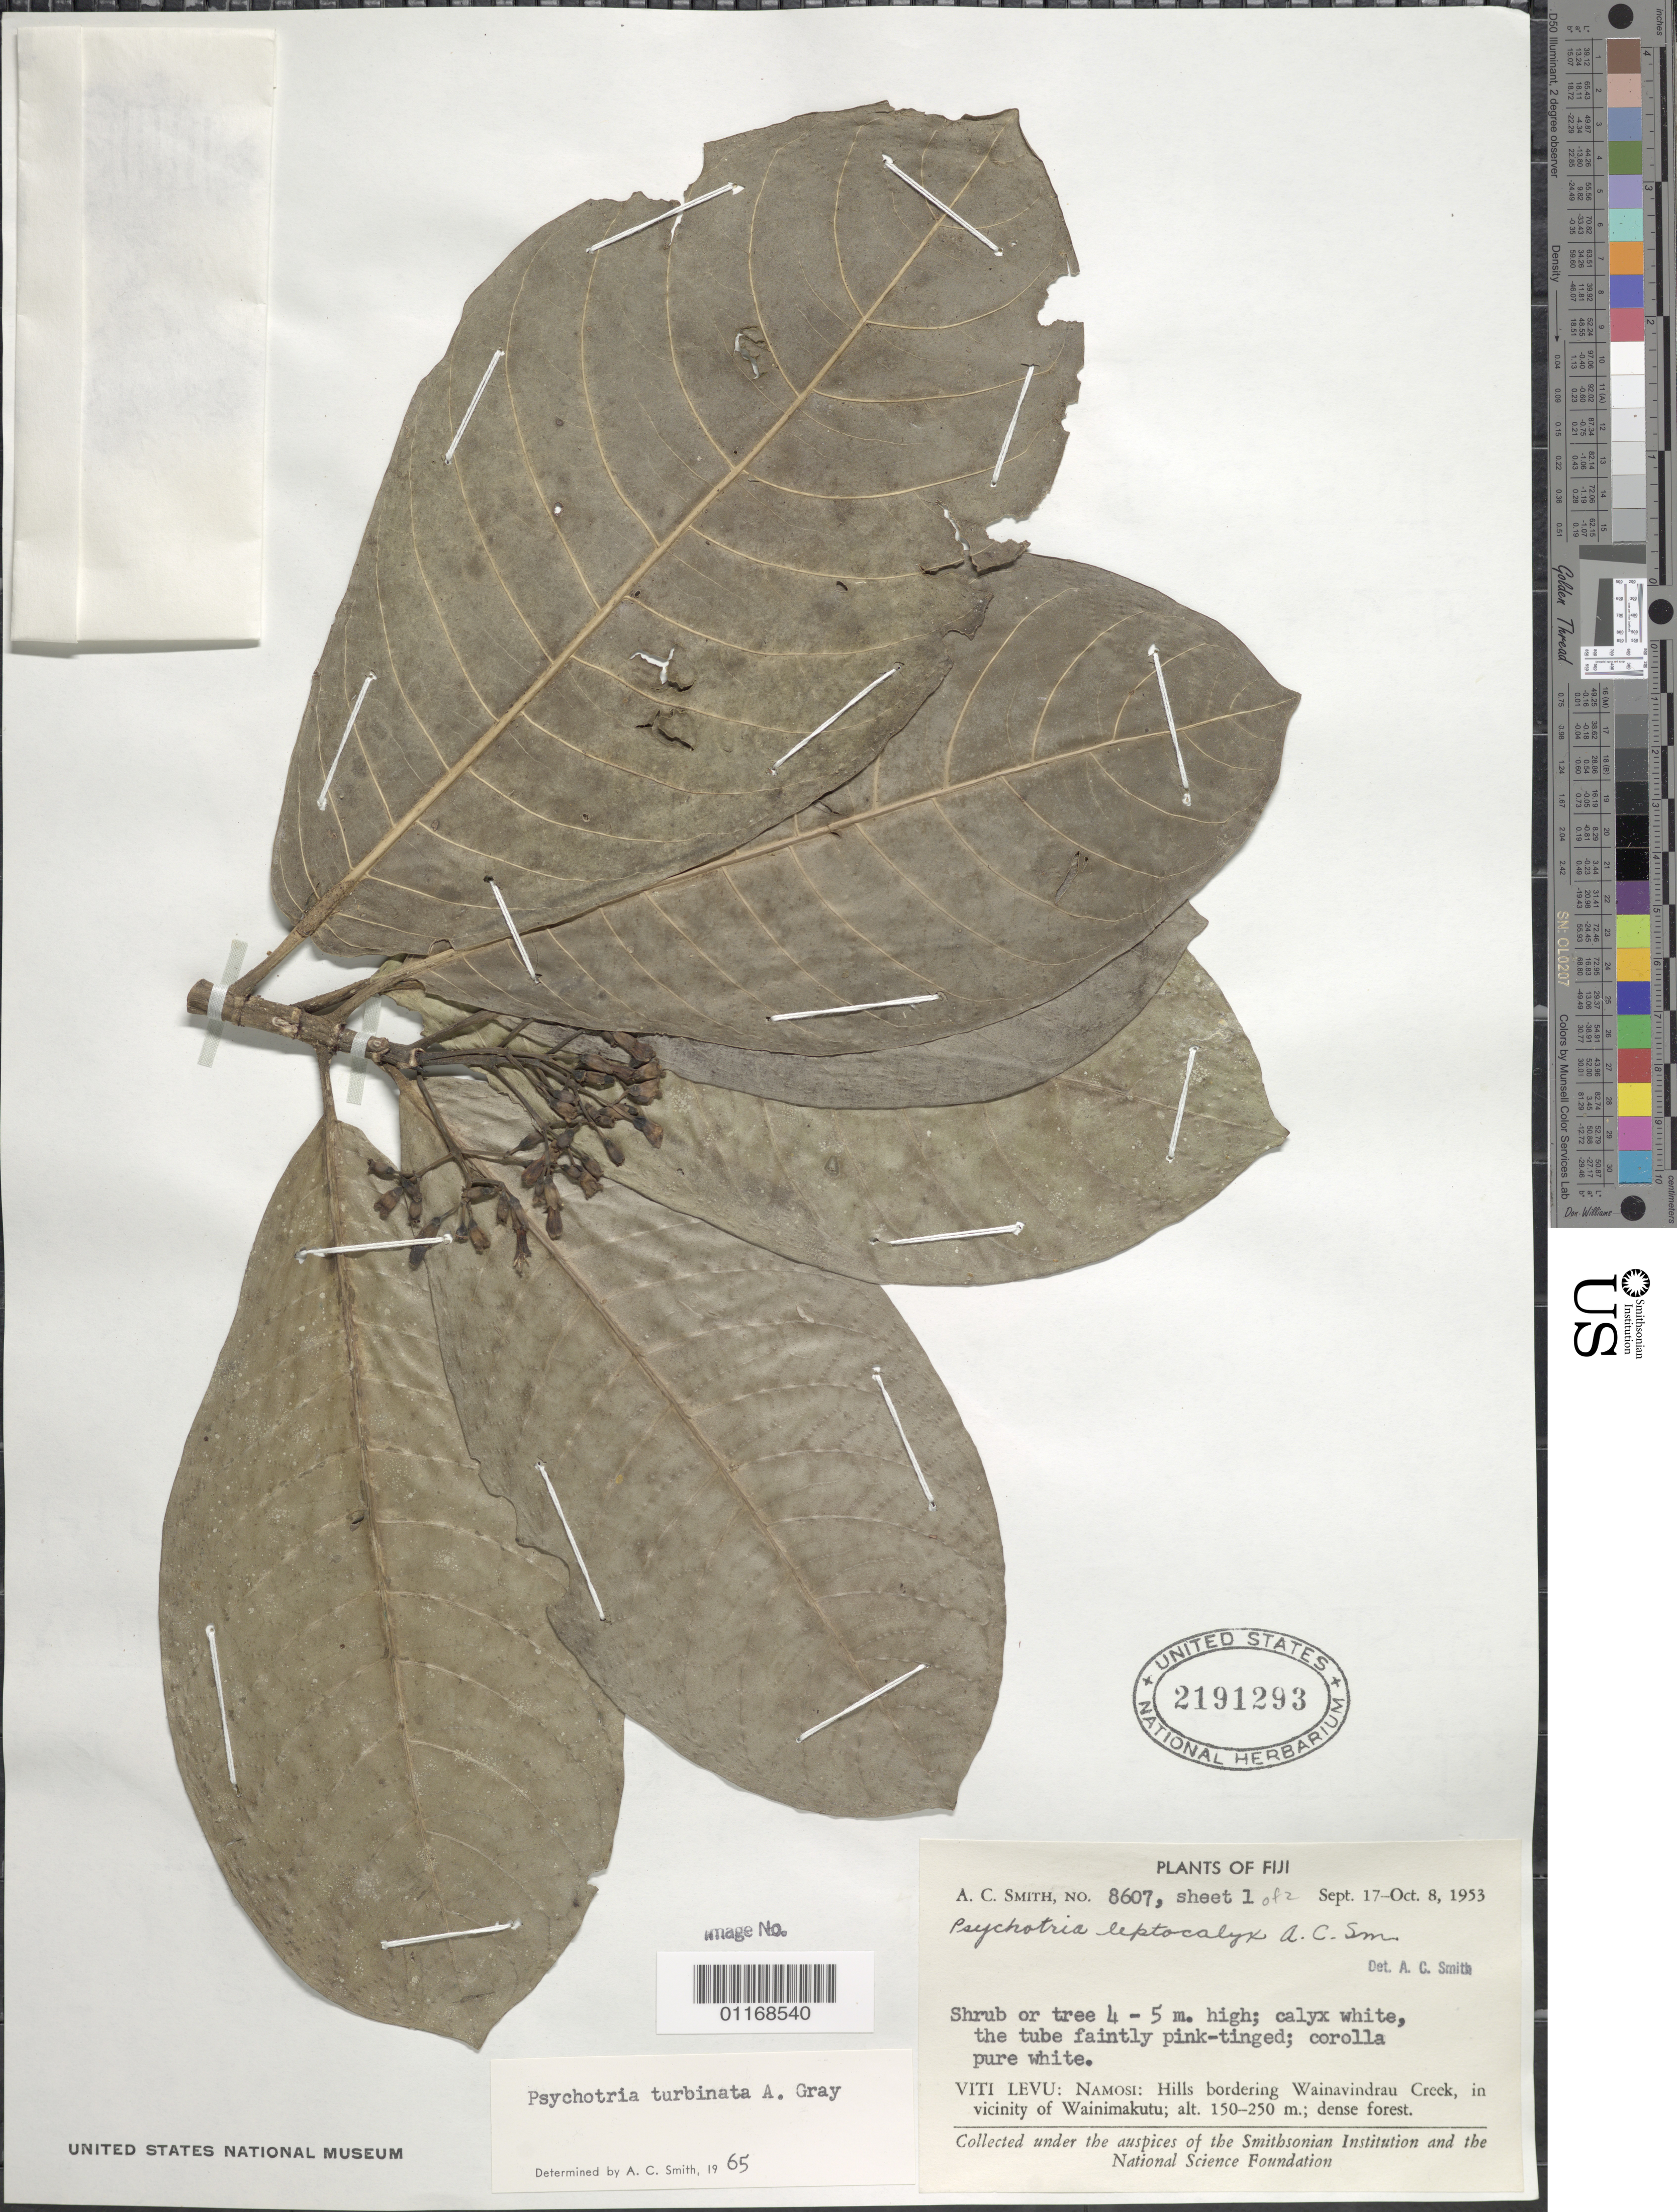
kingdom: Plantae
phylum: Tracheophyta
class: Magnoliopsida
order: Gentianales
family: Rubiaceae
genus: Psychotria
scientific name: Psychotria turbinata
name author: A. Gray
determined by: Smith, A. C.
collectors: A. C. Smith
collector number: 8607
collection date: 1953-09-17/1953-10-08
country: Fiji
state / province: Central Division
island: Viti Levu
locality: Hills bordering Wainavindrau Creek, in vicinity of Wainimakutu, Namosi Prov., Viti Levu, Fiji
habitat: Dense forest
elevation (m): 150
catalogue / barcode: US 2191293